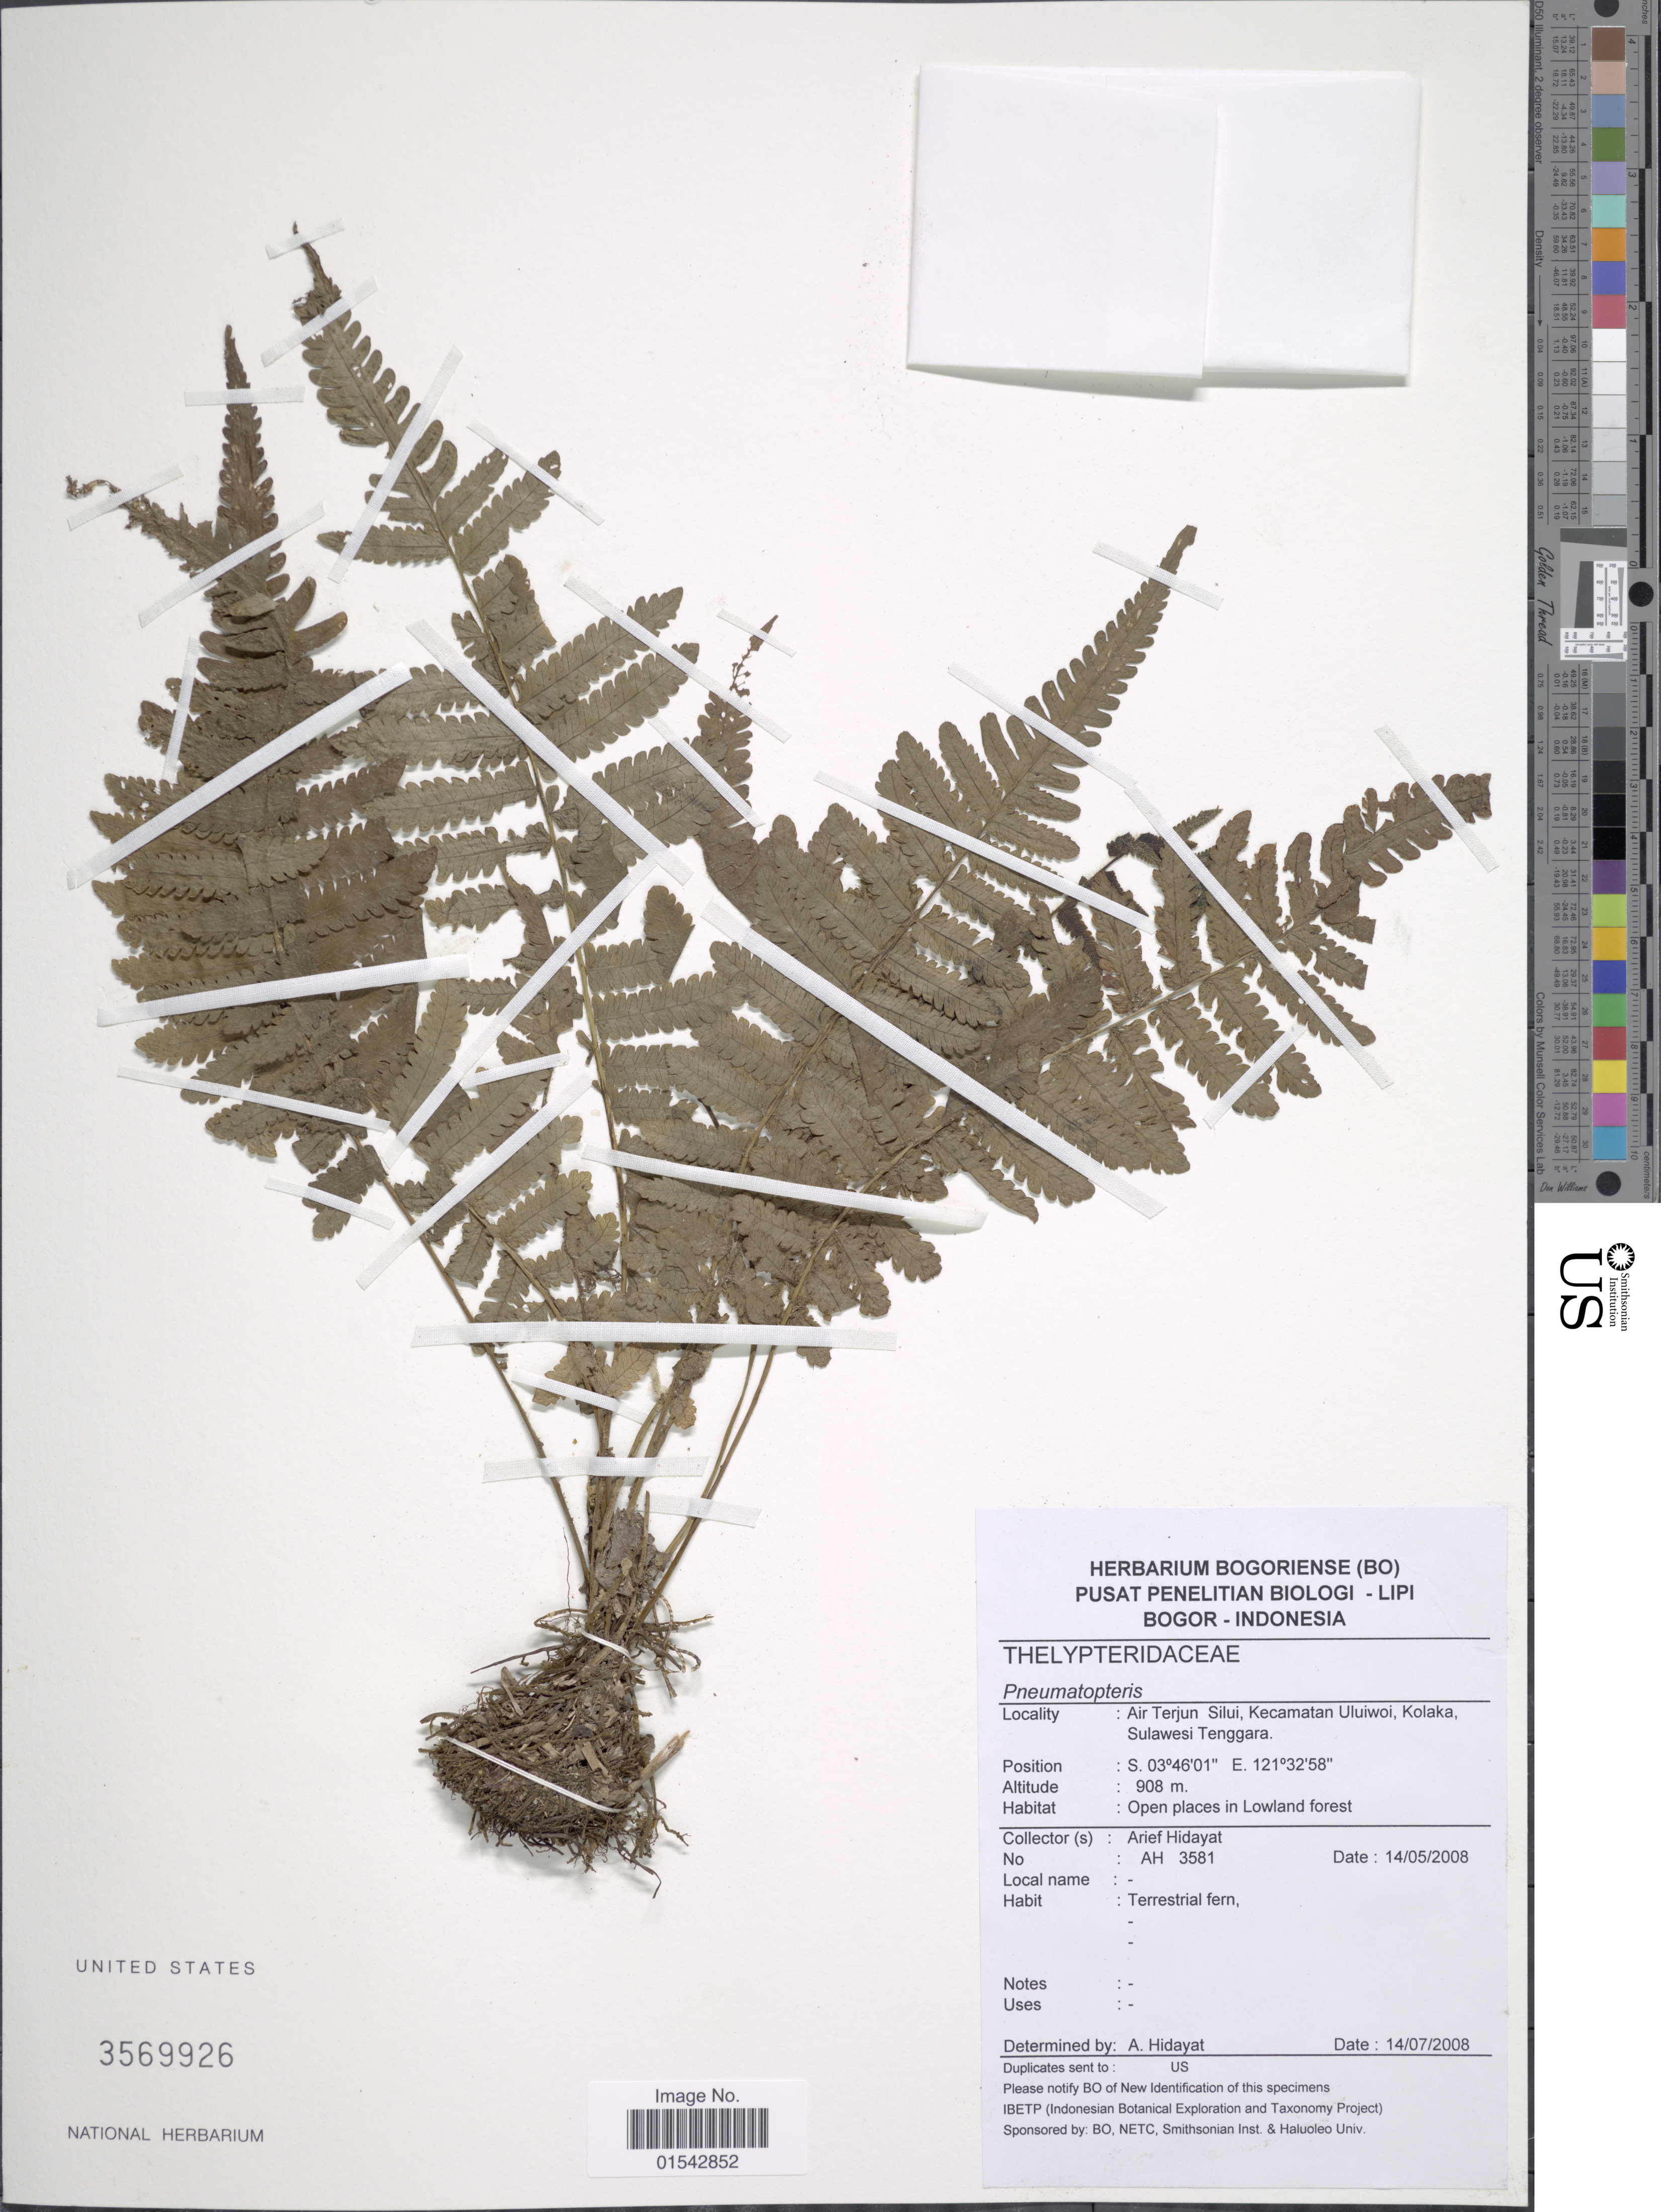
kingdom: Plantae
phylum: Tracheophyta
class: Polypodiopsida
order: Polypodiales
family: Thelypteridaceae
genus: Cyclosorus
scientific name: Cyclosorus sp.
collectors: A. Hidayat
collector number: AH3581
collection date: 2008-05-14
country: Indonesia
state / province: Sulawesi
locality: Air Terjun Silui, Kecamatan Uluiwoi, Kolaka, Sulawesi Tenggara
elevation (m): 908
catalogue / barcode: US 3569926